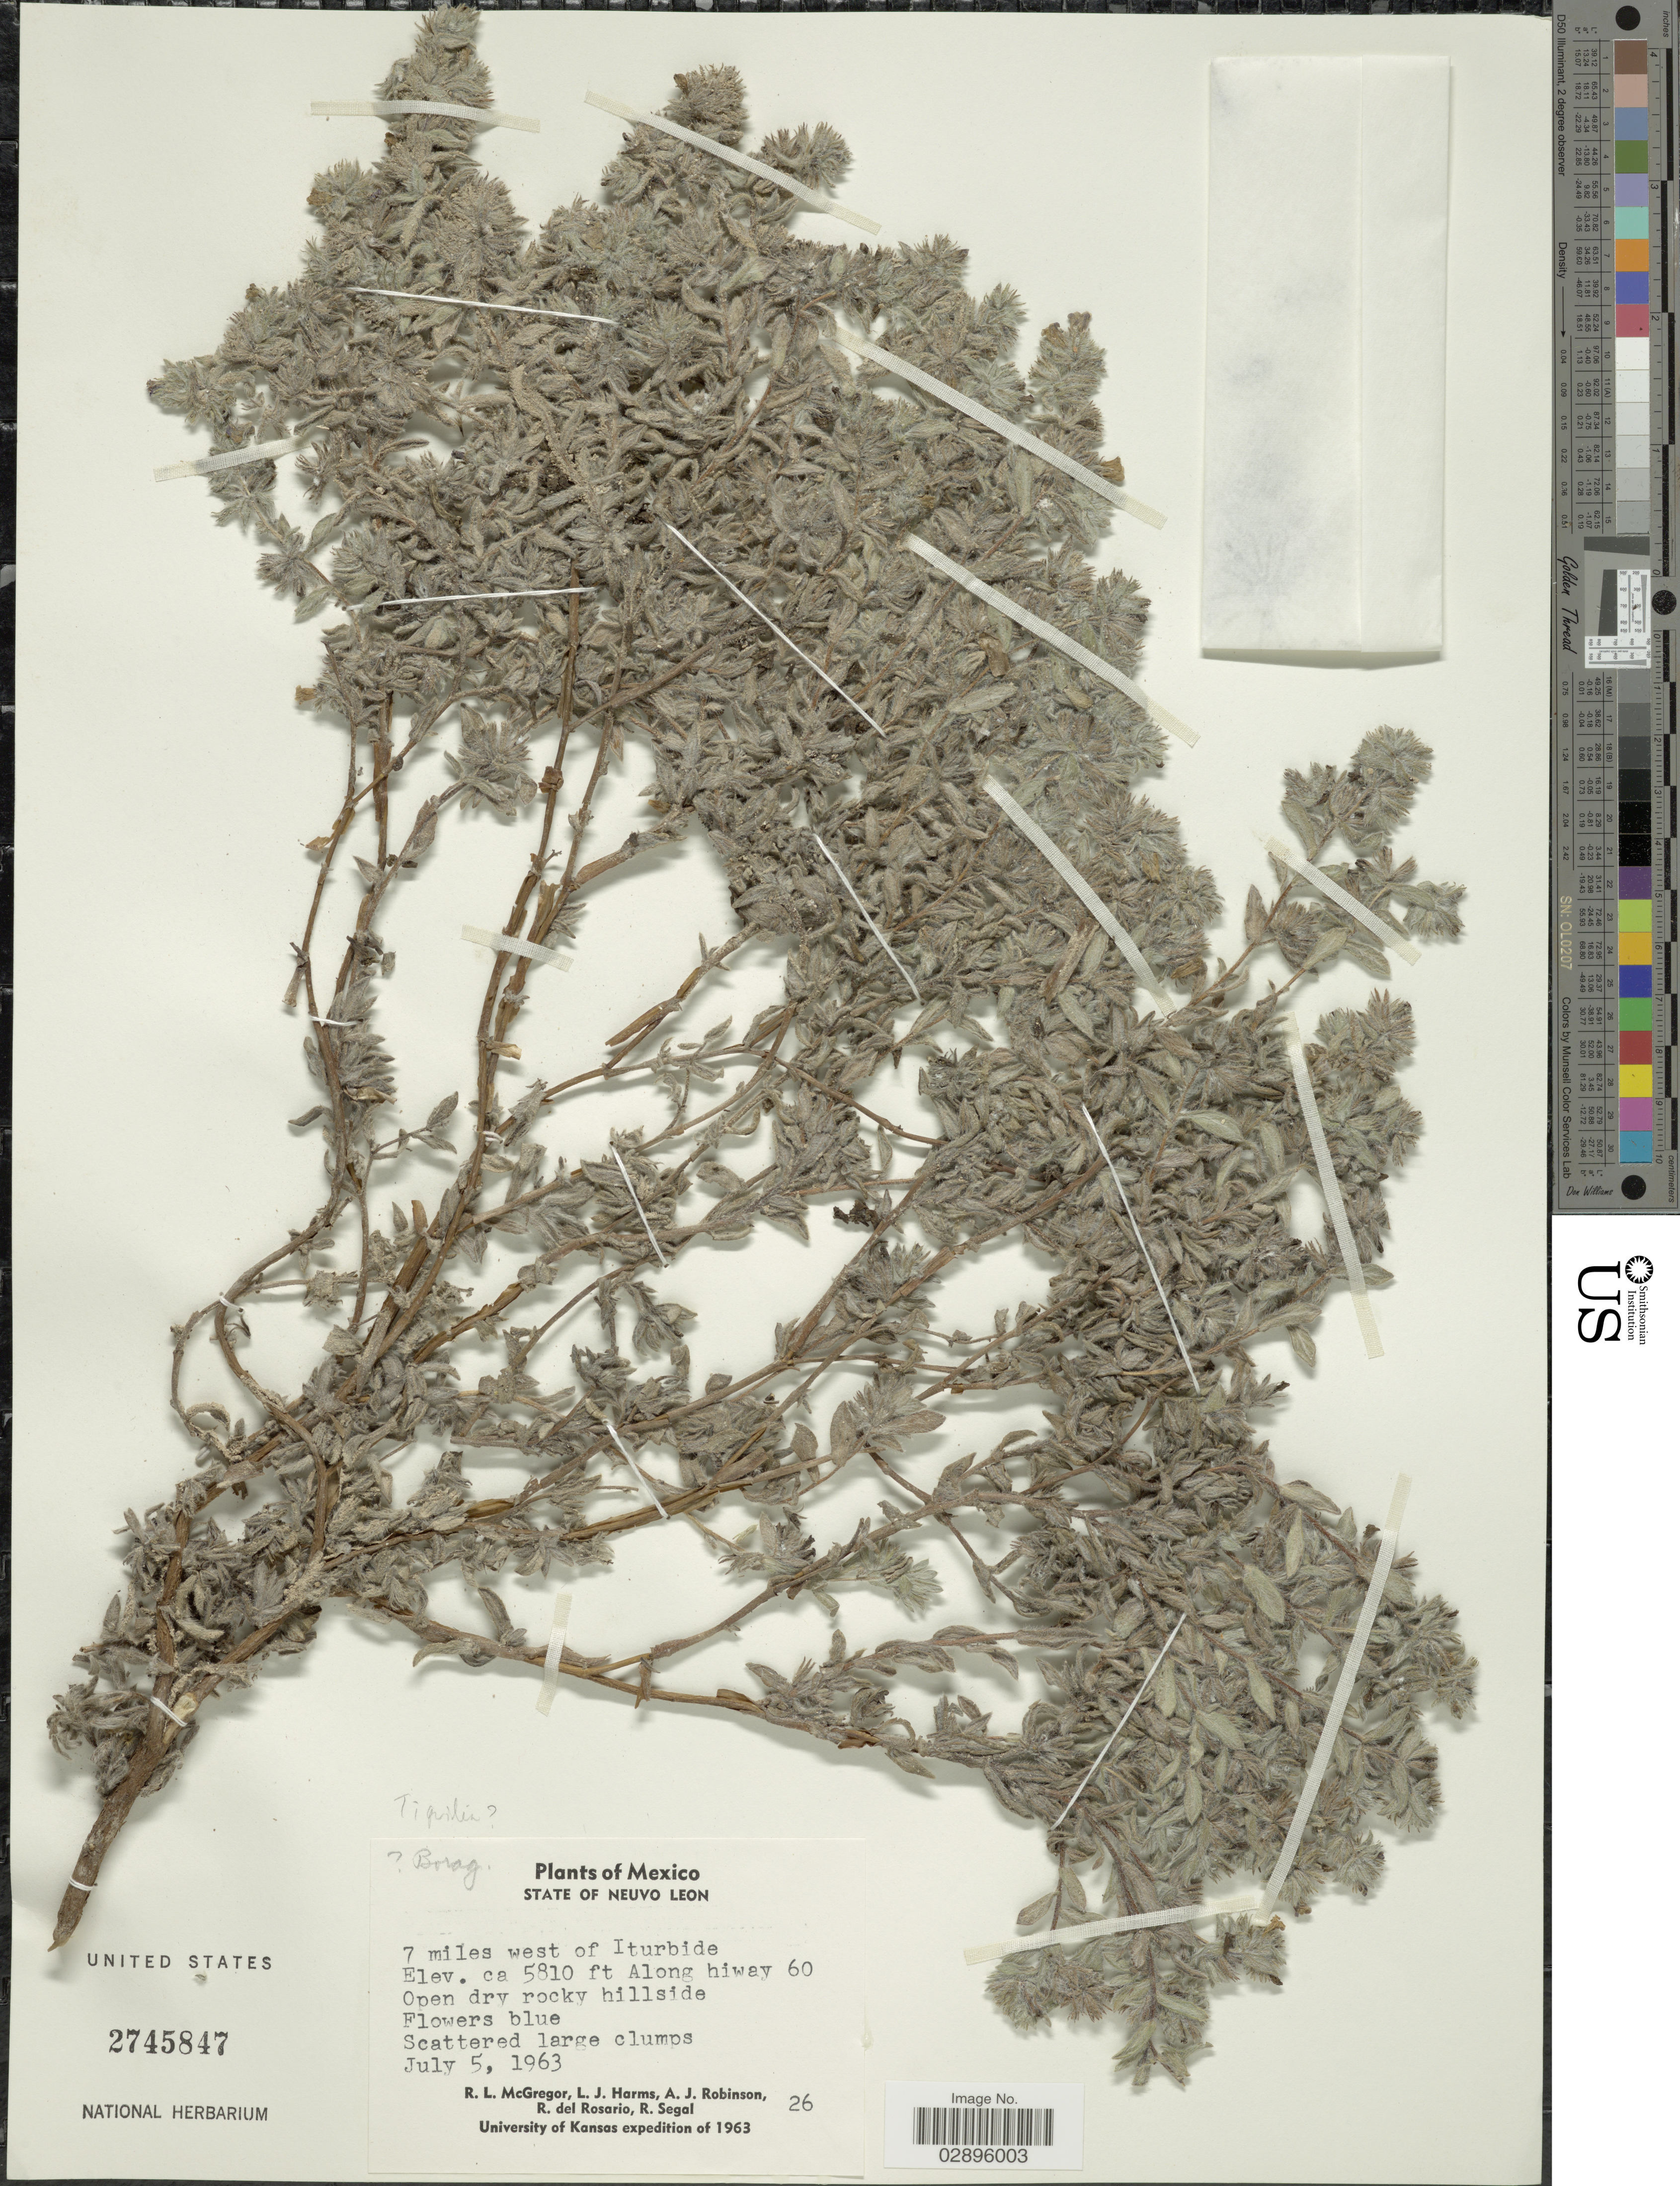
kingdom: Plantae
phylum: Tracheophyta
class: Magnoliopsida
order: Boraginales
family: Ehretiaceae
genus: Tiquilia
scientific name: Tiquilia sp.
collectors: R. McGregor, L. Harms, A. J. Robinson, R. del Rosario & R. Segal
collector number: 26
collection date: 1963-07-05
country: Mexico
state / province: Nuevo León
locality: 7 miles west of Iturbide. Along hiway 60.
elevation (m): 1771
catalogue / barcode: US 2745847